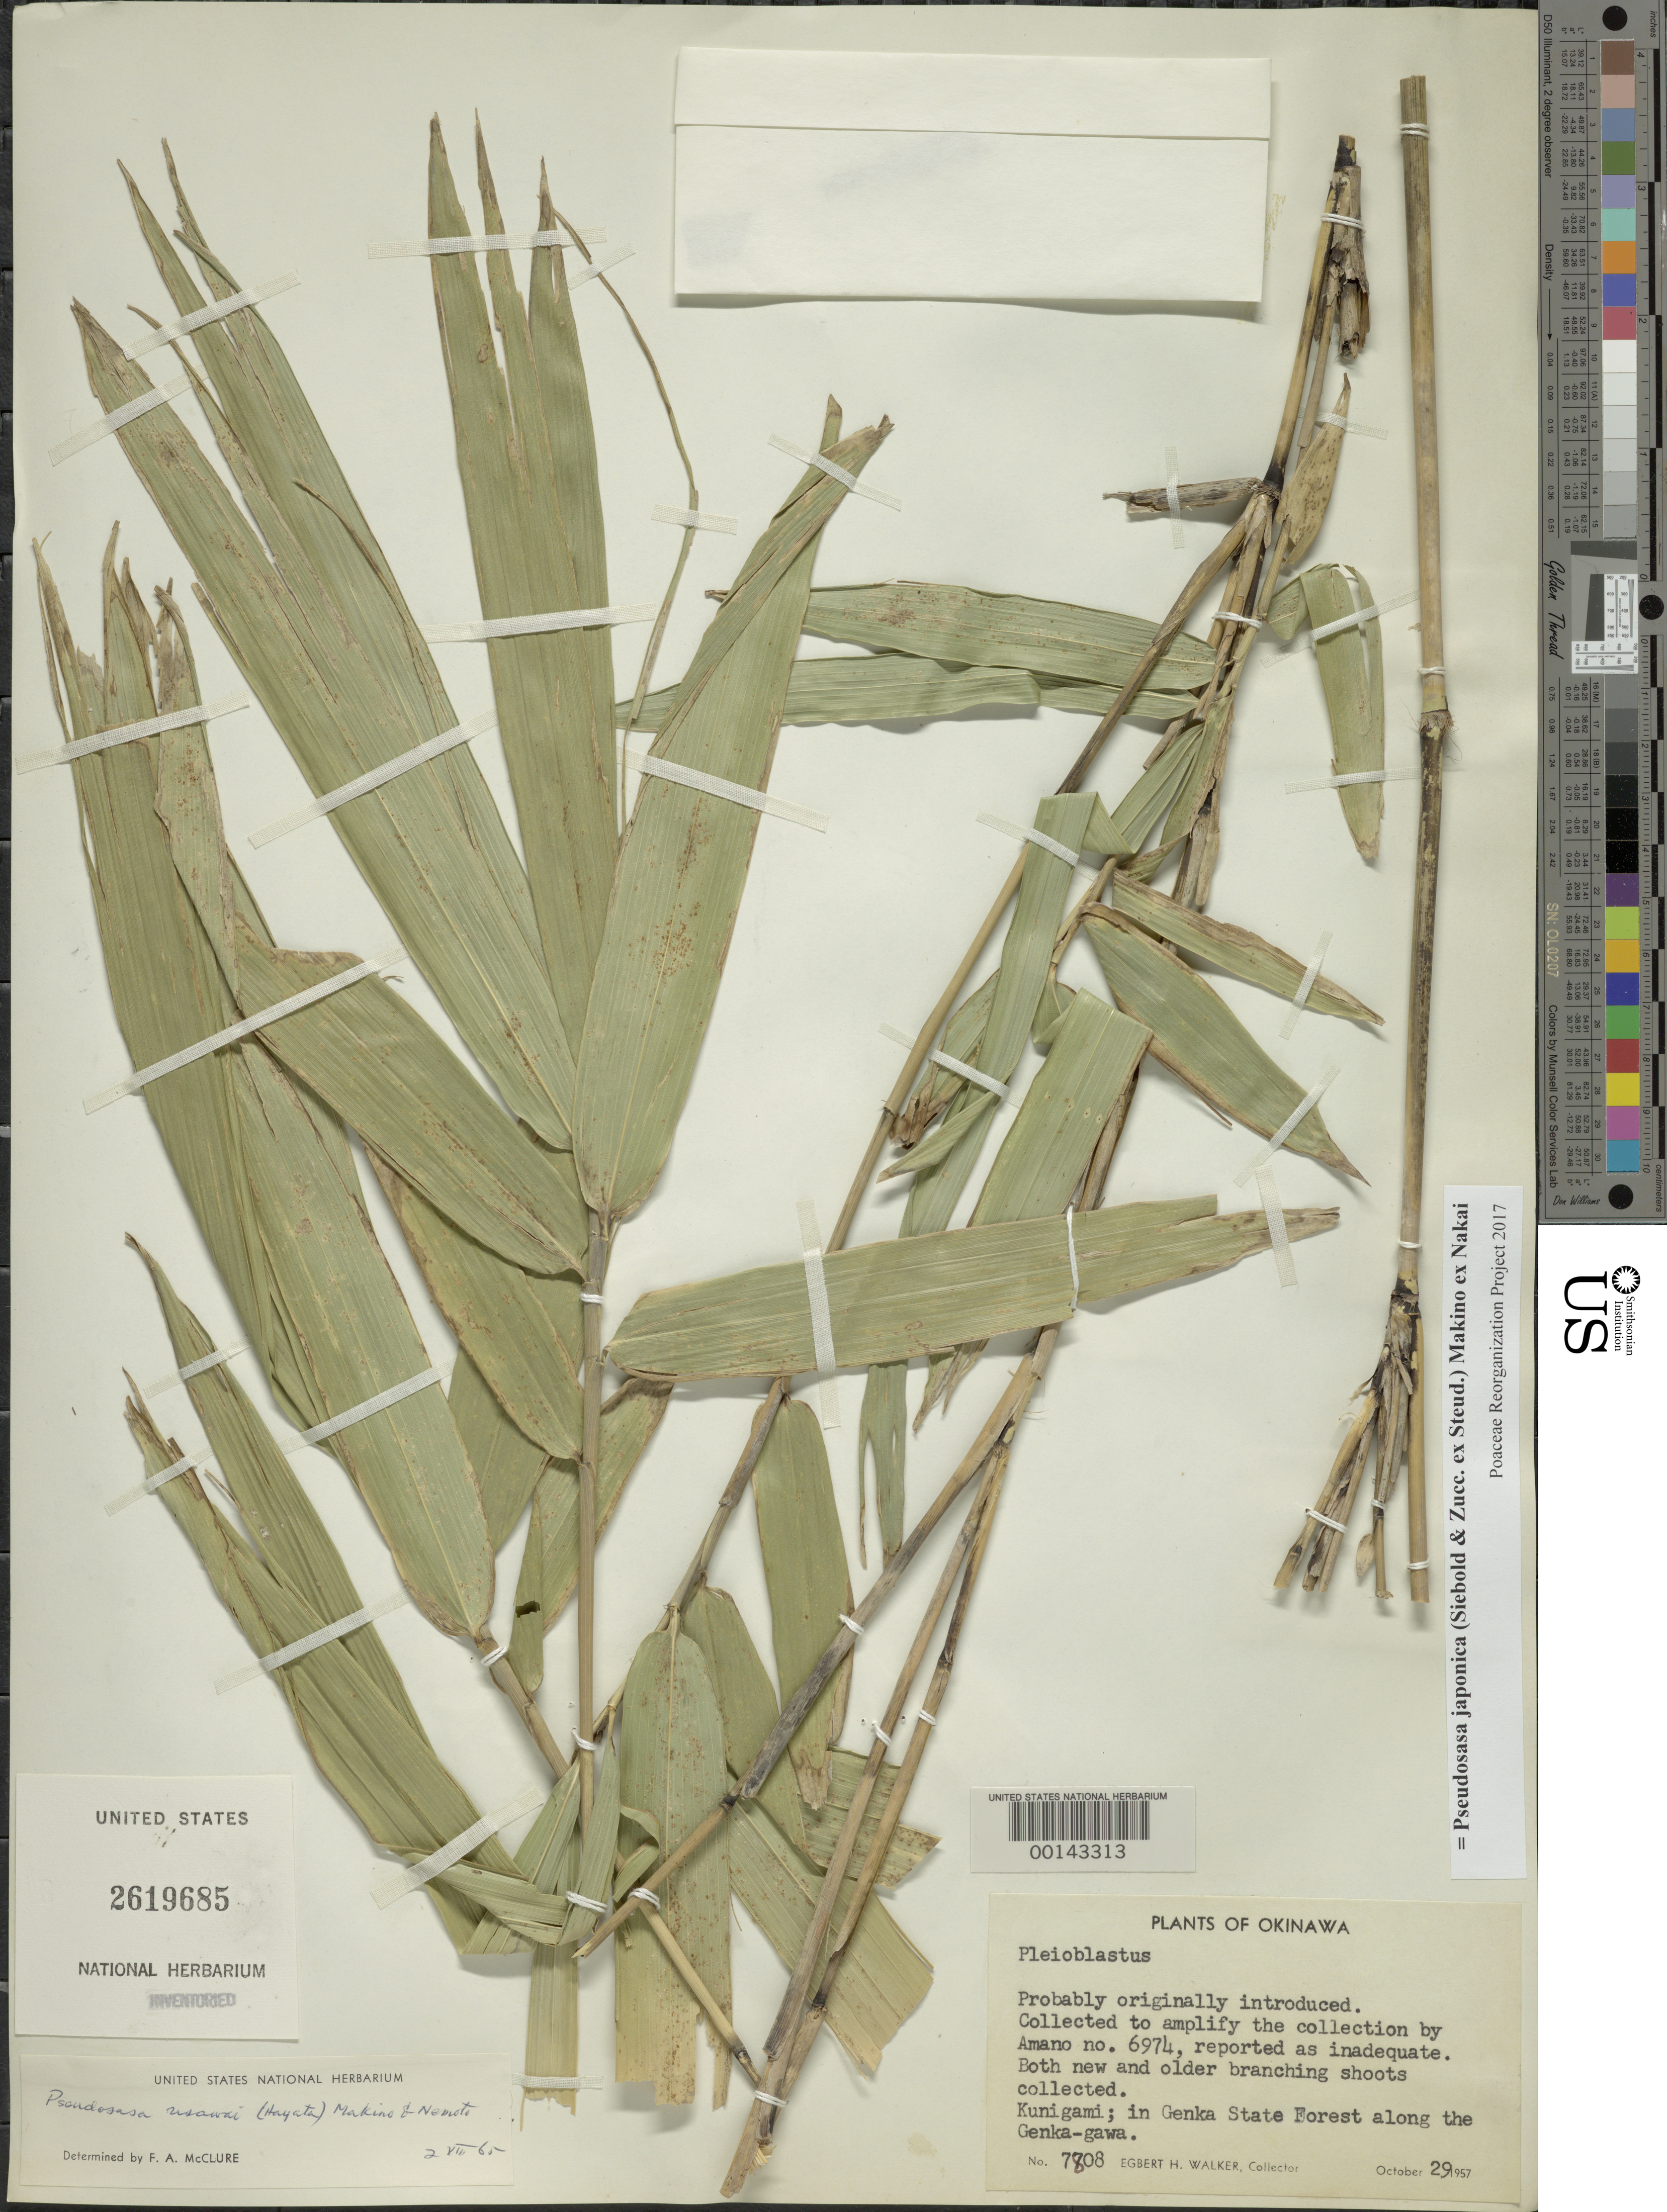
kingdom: Plantae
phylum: Tracheophyta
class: Liliopsida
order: Poales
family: Poaceae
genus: Pseudosasa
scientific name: Pseudosasa japonica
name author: (Siebold & Zucc. ex Steud.) Makino ex Nakai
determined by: Poaceae Reorganization Project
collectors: E. H. Walker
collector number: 7808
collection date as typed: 29 Oct 1957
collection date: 1957-10-29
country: Japan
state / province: Okinawa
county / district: Okinawa Prefecture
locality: Kunigami, genka state forest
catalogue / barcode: US 2619685